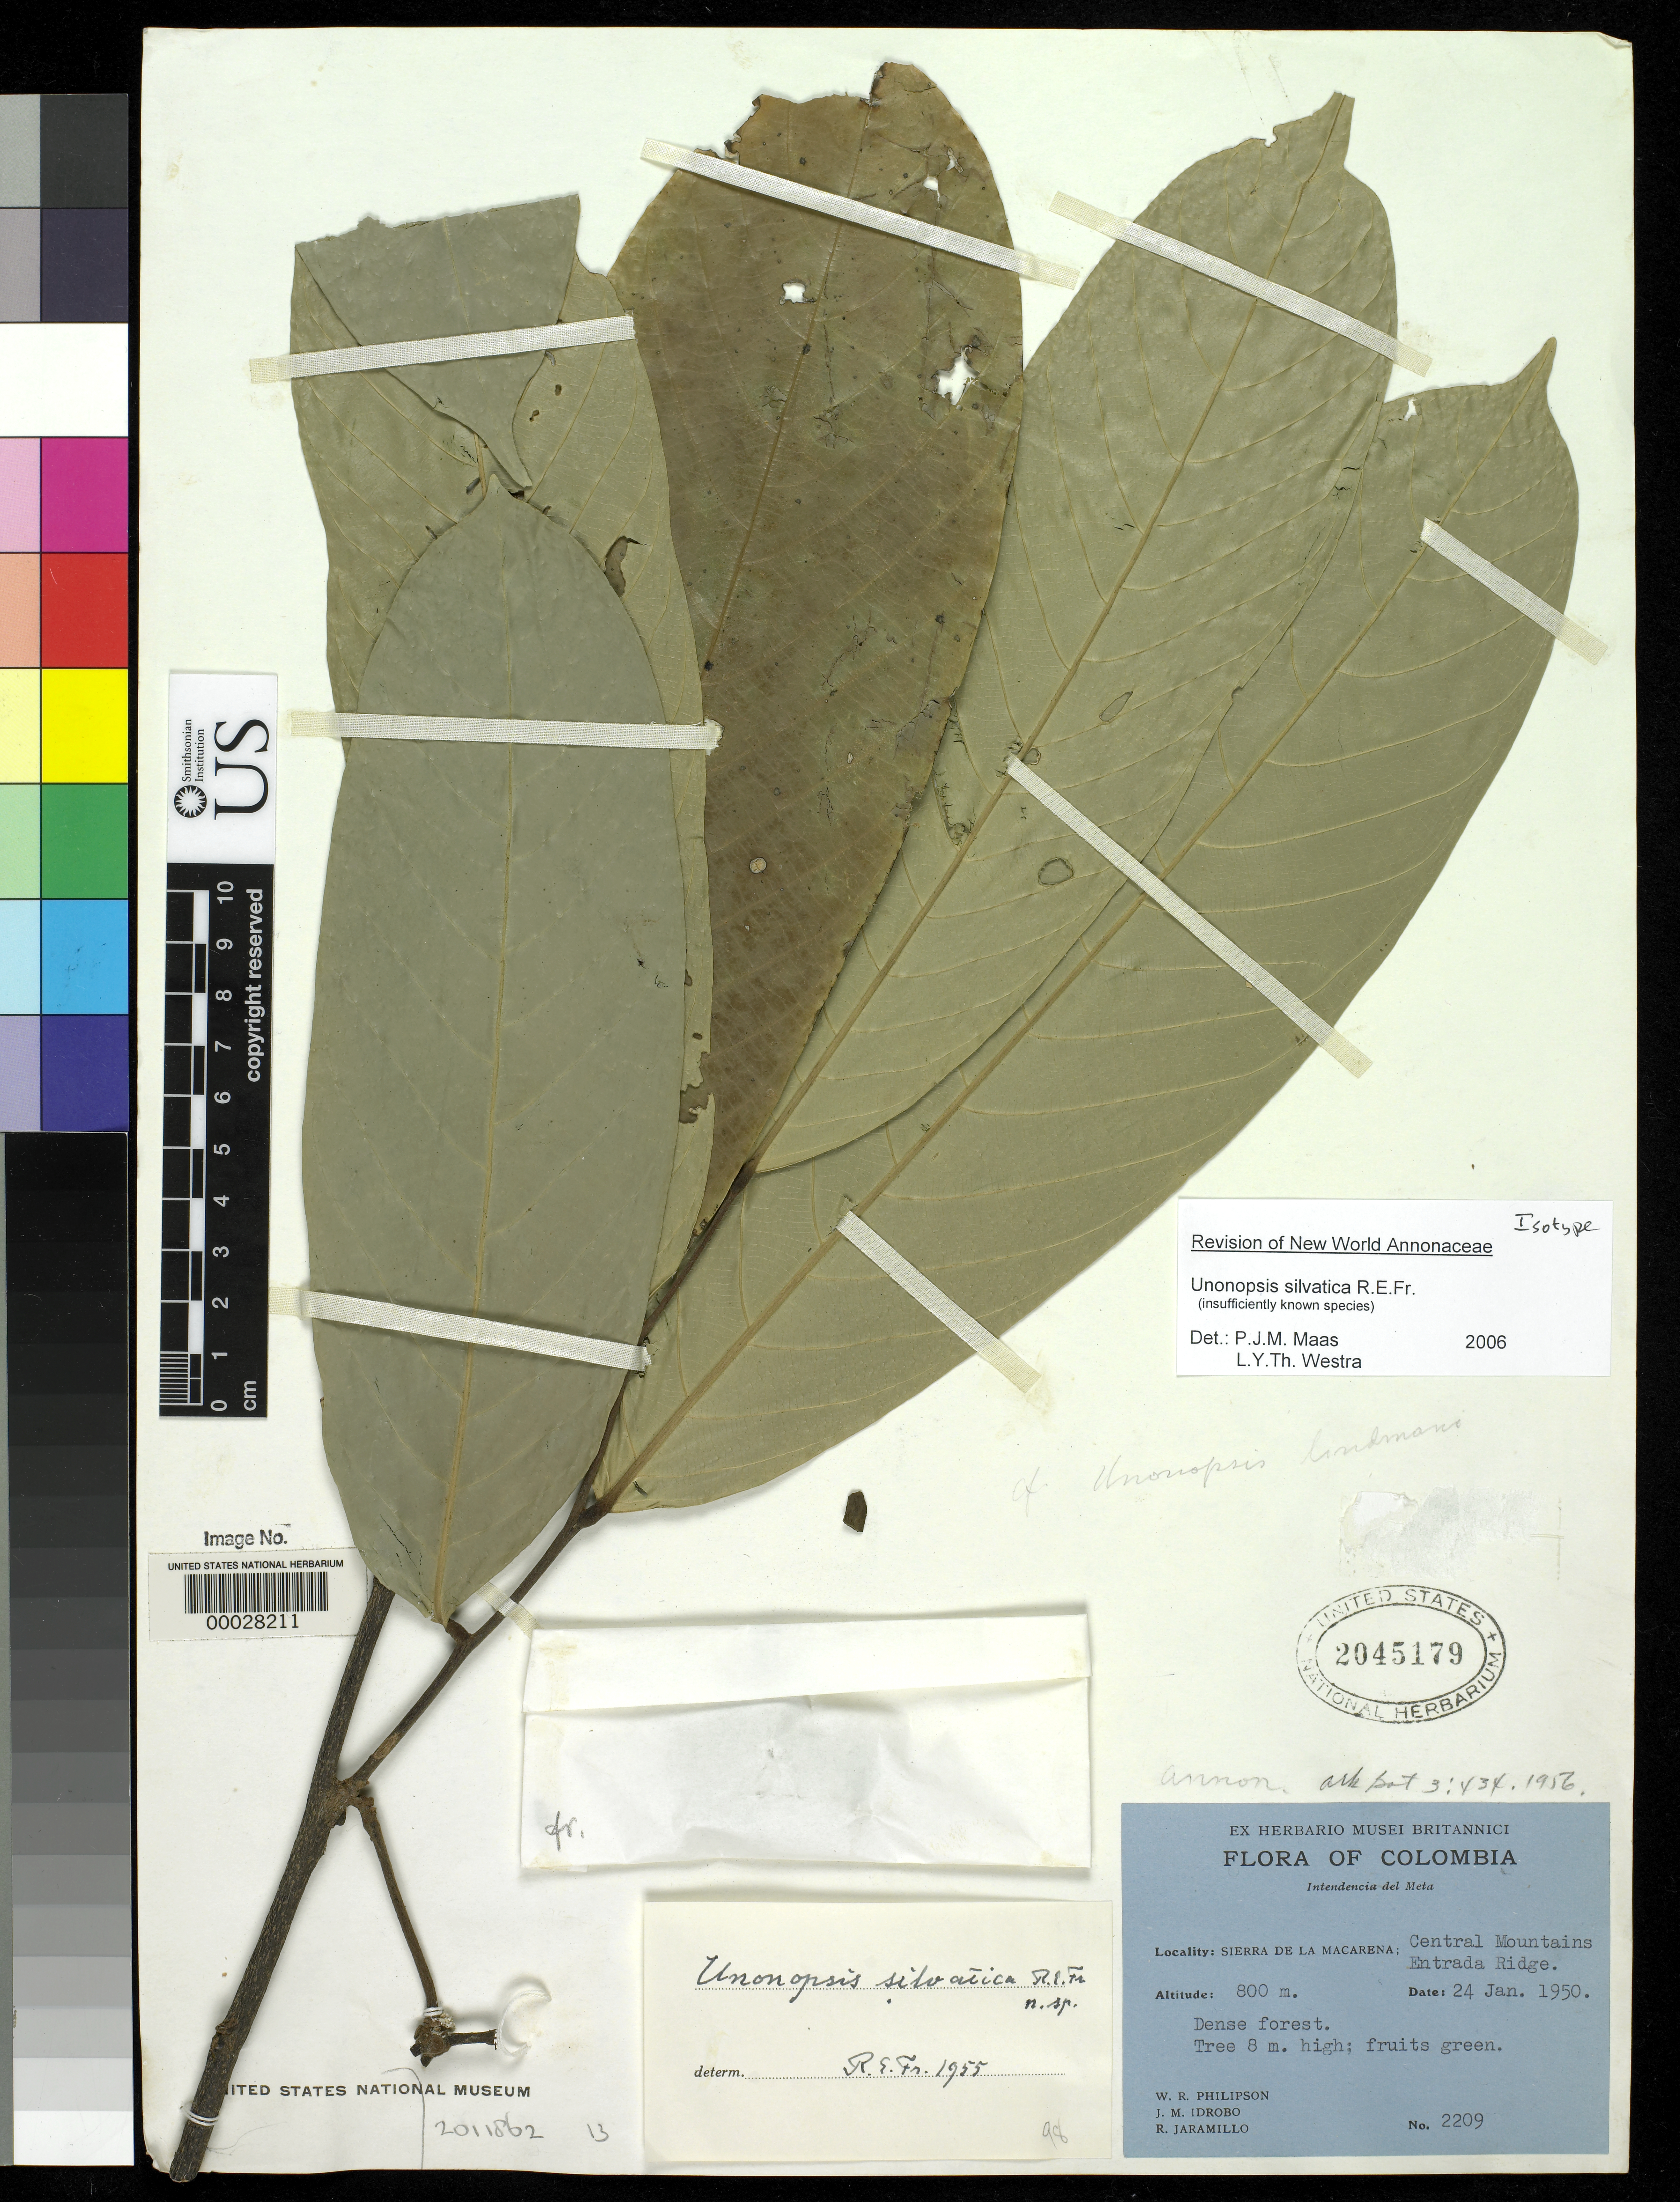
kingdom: Plantae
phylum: Tracheophyta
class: Magnoliopsida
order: Magnoliales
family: Annonaceae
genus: Unonopsis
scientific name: Unonopsis silvatica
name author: R.E. Fr.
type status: Isotype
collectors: W. R. Philipson, J. M. Idrobo & R. Jaramillo M.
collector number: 2209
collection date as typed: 24 Jan 1950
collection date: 1950-01-24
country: Colombia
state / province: Meta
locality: Sierra de La Macarena, Entrada ridge.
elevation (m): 800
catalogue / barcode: US 2045179